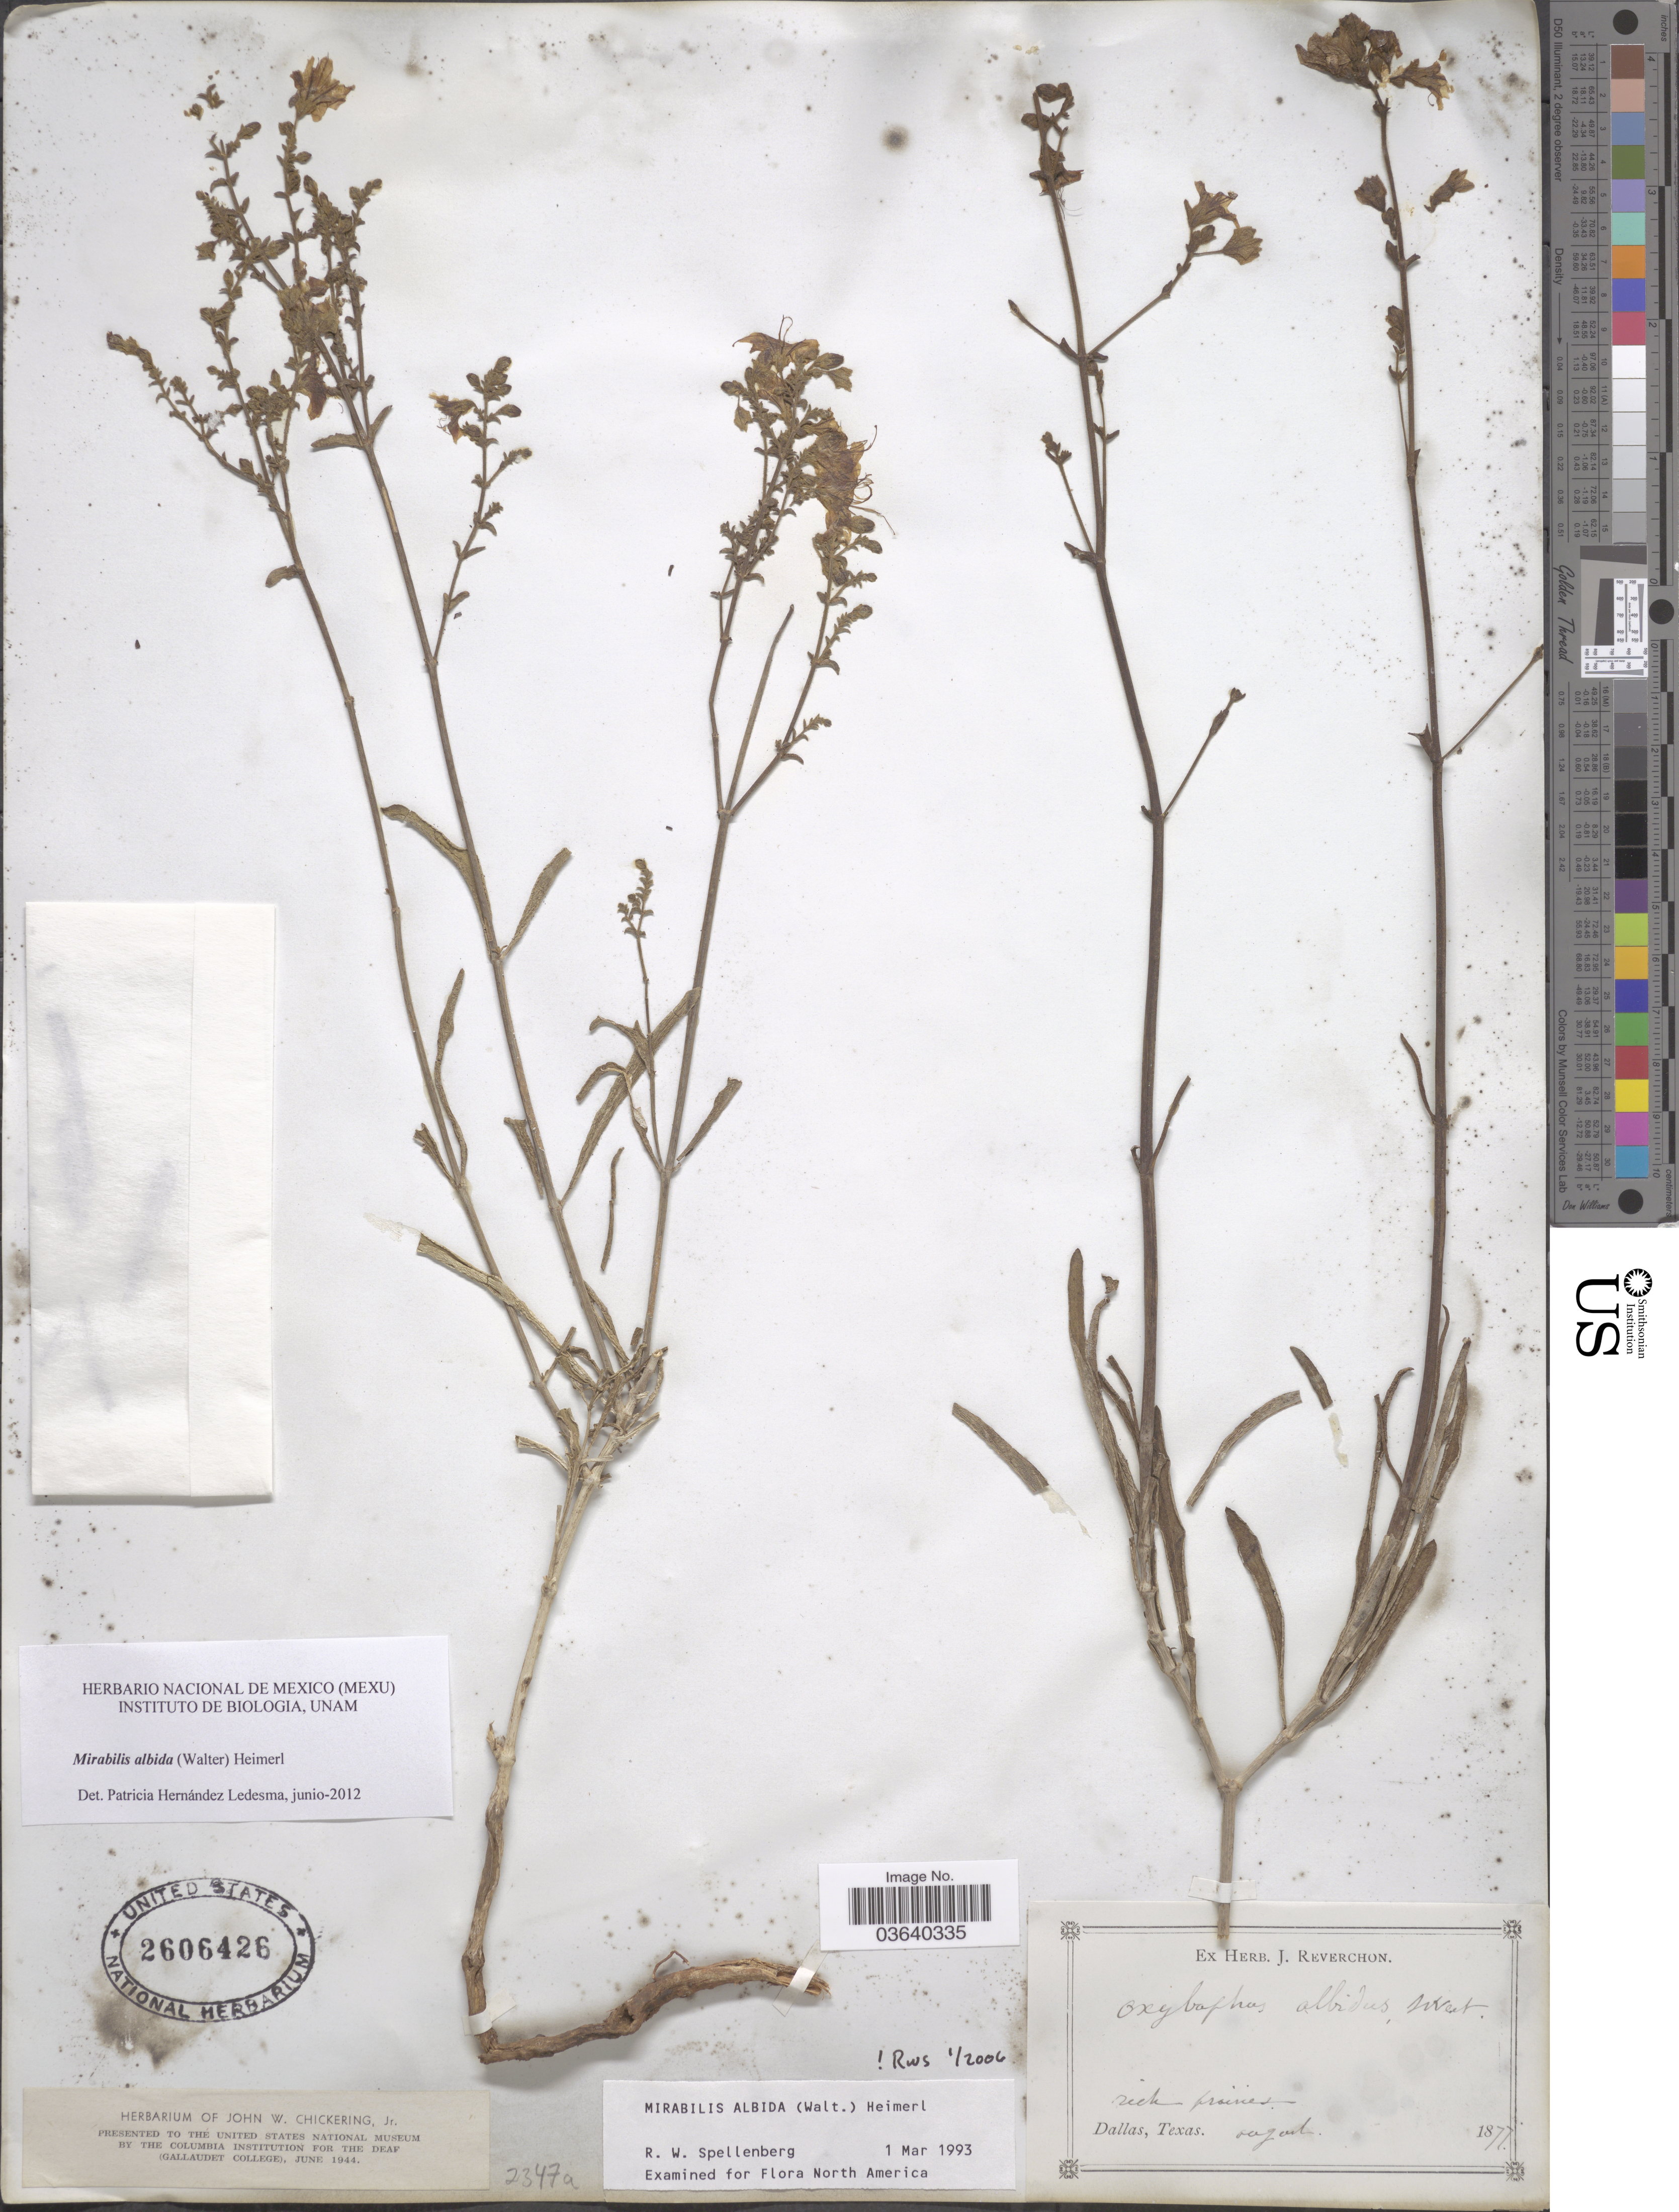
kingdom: Plantae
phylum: Tracheophyta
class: Magnoliopsida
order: Caryophyllales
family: Nyctaginaceae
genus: Mirabilis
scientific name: Mirabilis albida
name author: (Walter) Heimerl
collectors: ex herb. J. Reverchon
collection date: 1877-08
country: United States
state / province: Texas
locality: Dallas.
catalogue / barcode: US 2606426